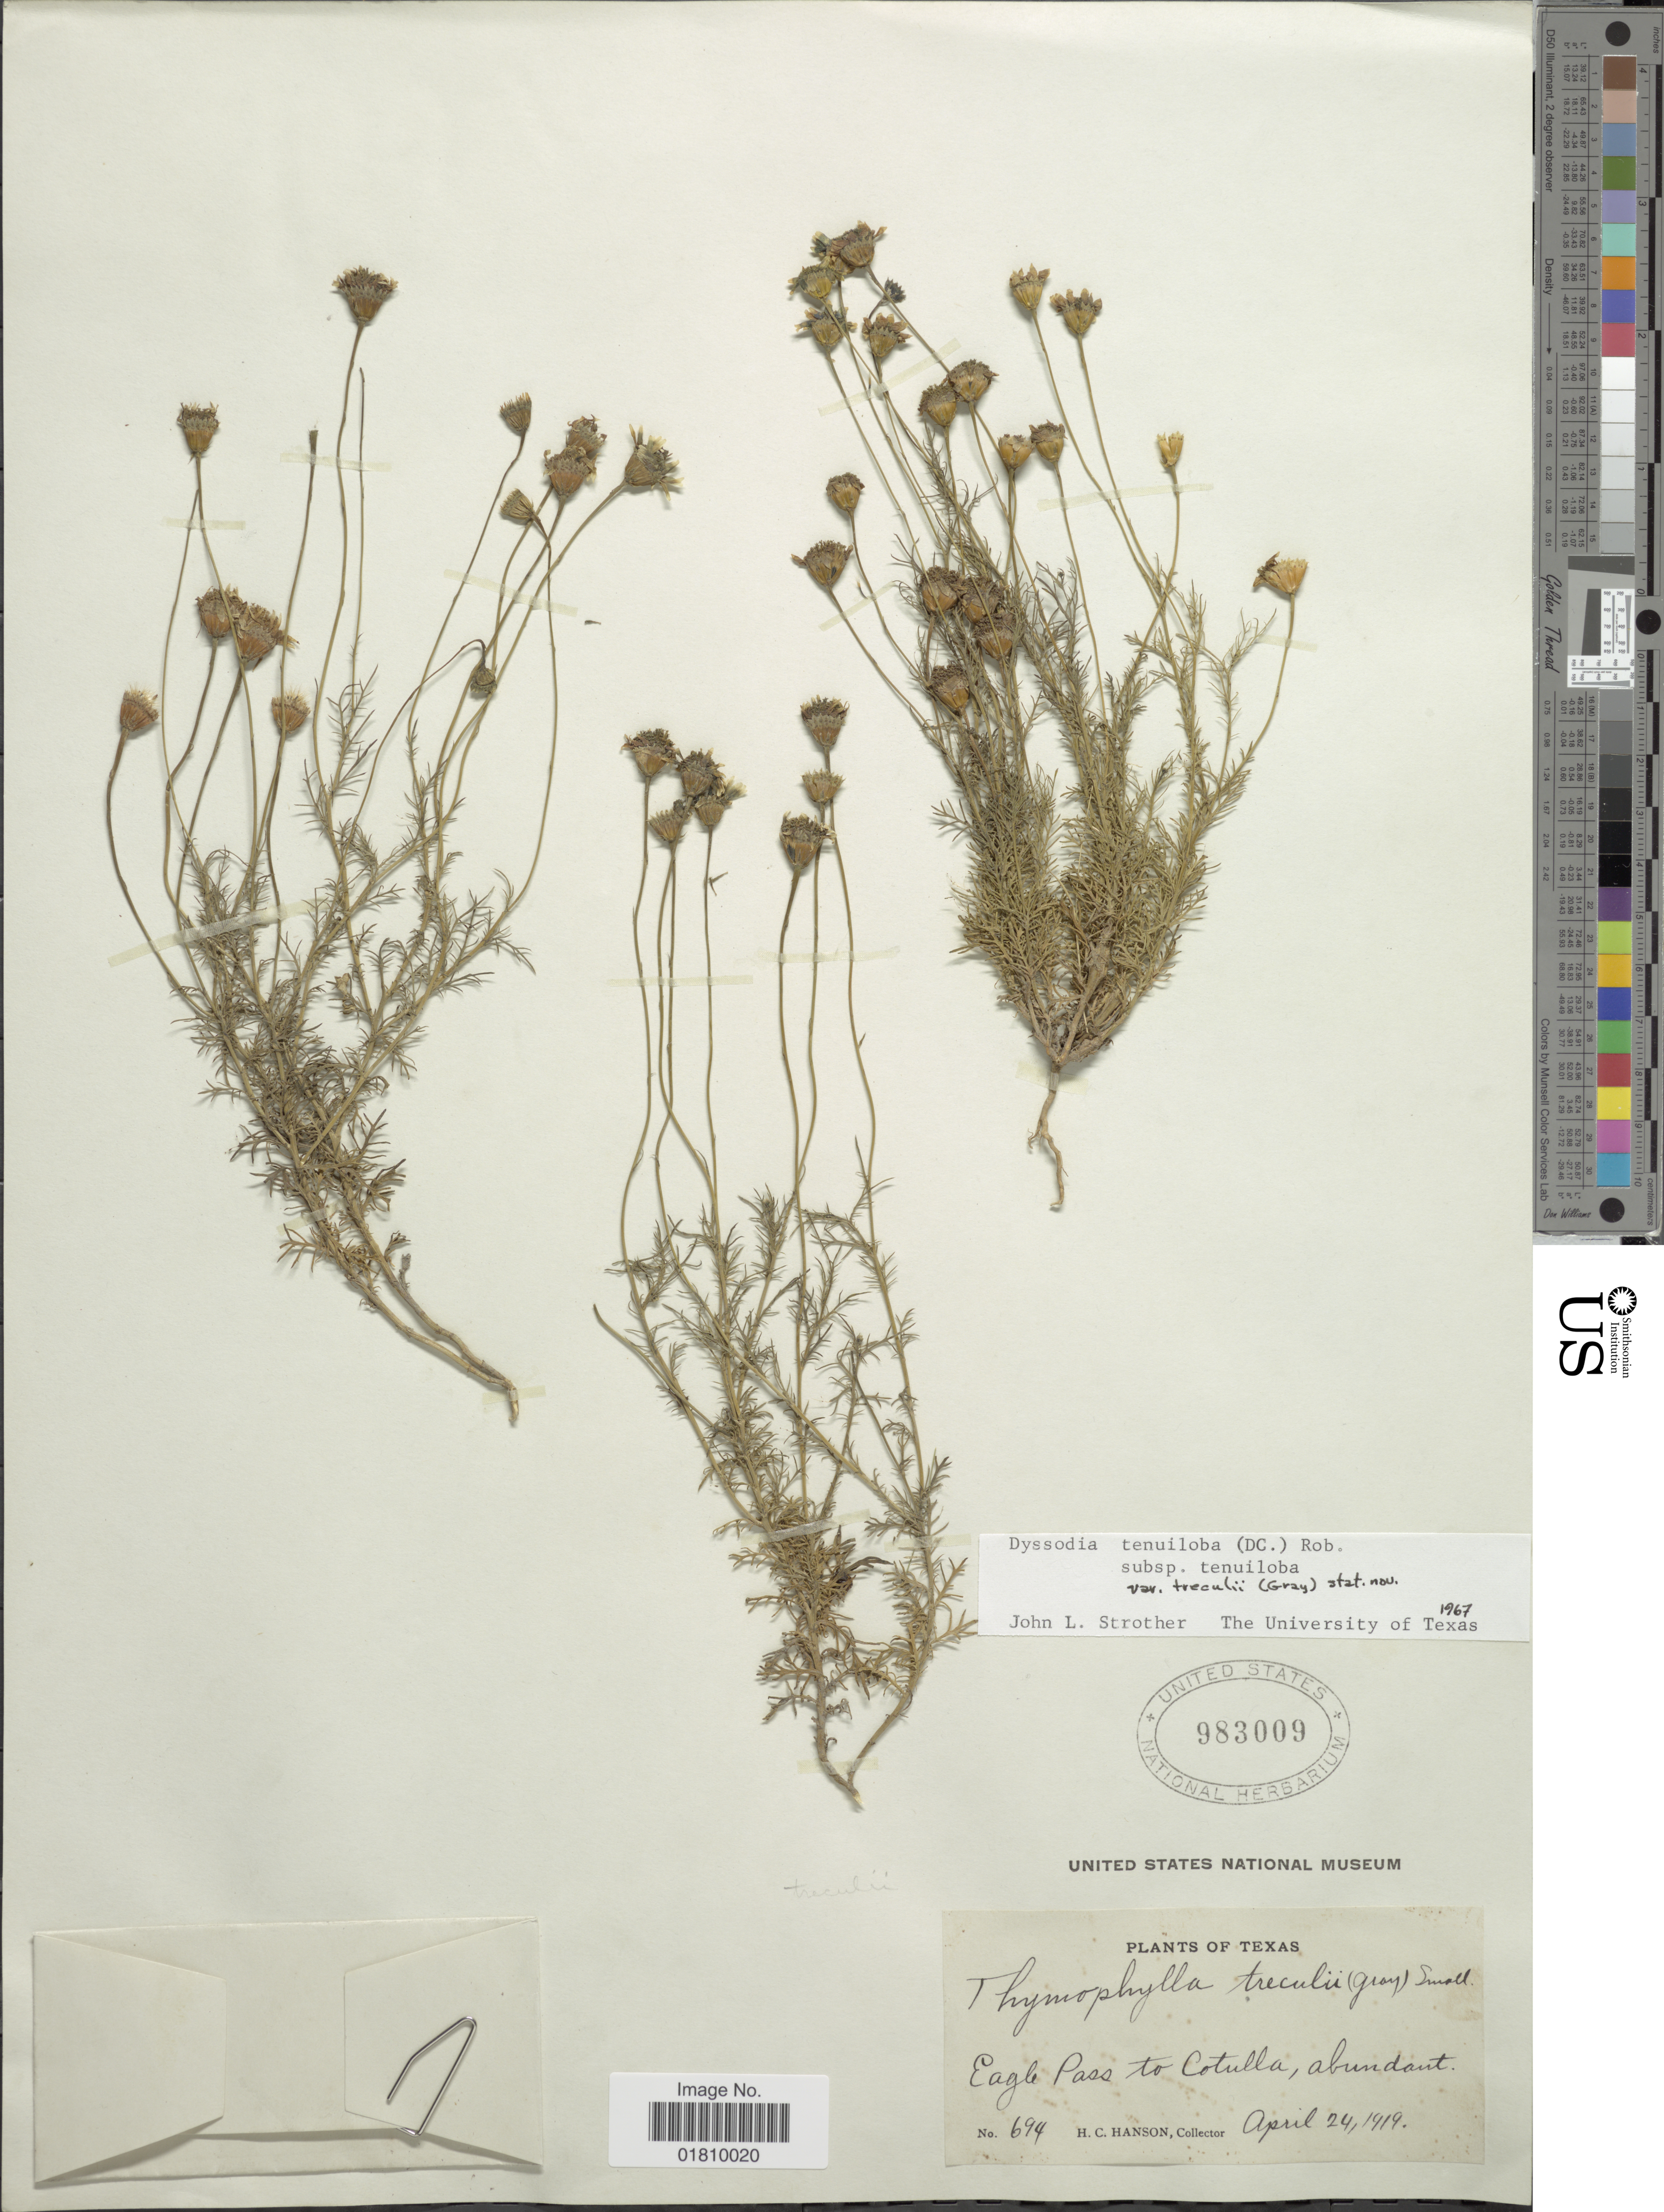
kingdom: Plantae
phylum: Tracheophyta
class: Magnoliopsida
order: Asterales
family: Asteraceae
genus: Thymophylla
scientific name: Thymophylla tenuiloba var. treculii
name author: (A. Gray) Strother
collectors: H. Hanson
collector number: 694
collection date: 1919-04-24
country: United States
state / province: Texas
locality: Eagle Pass to Cotulla, abundant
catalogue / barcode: US 983009